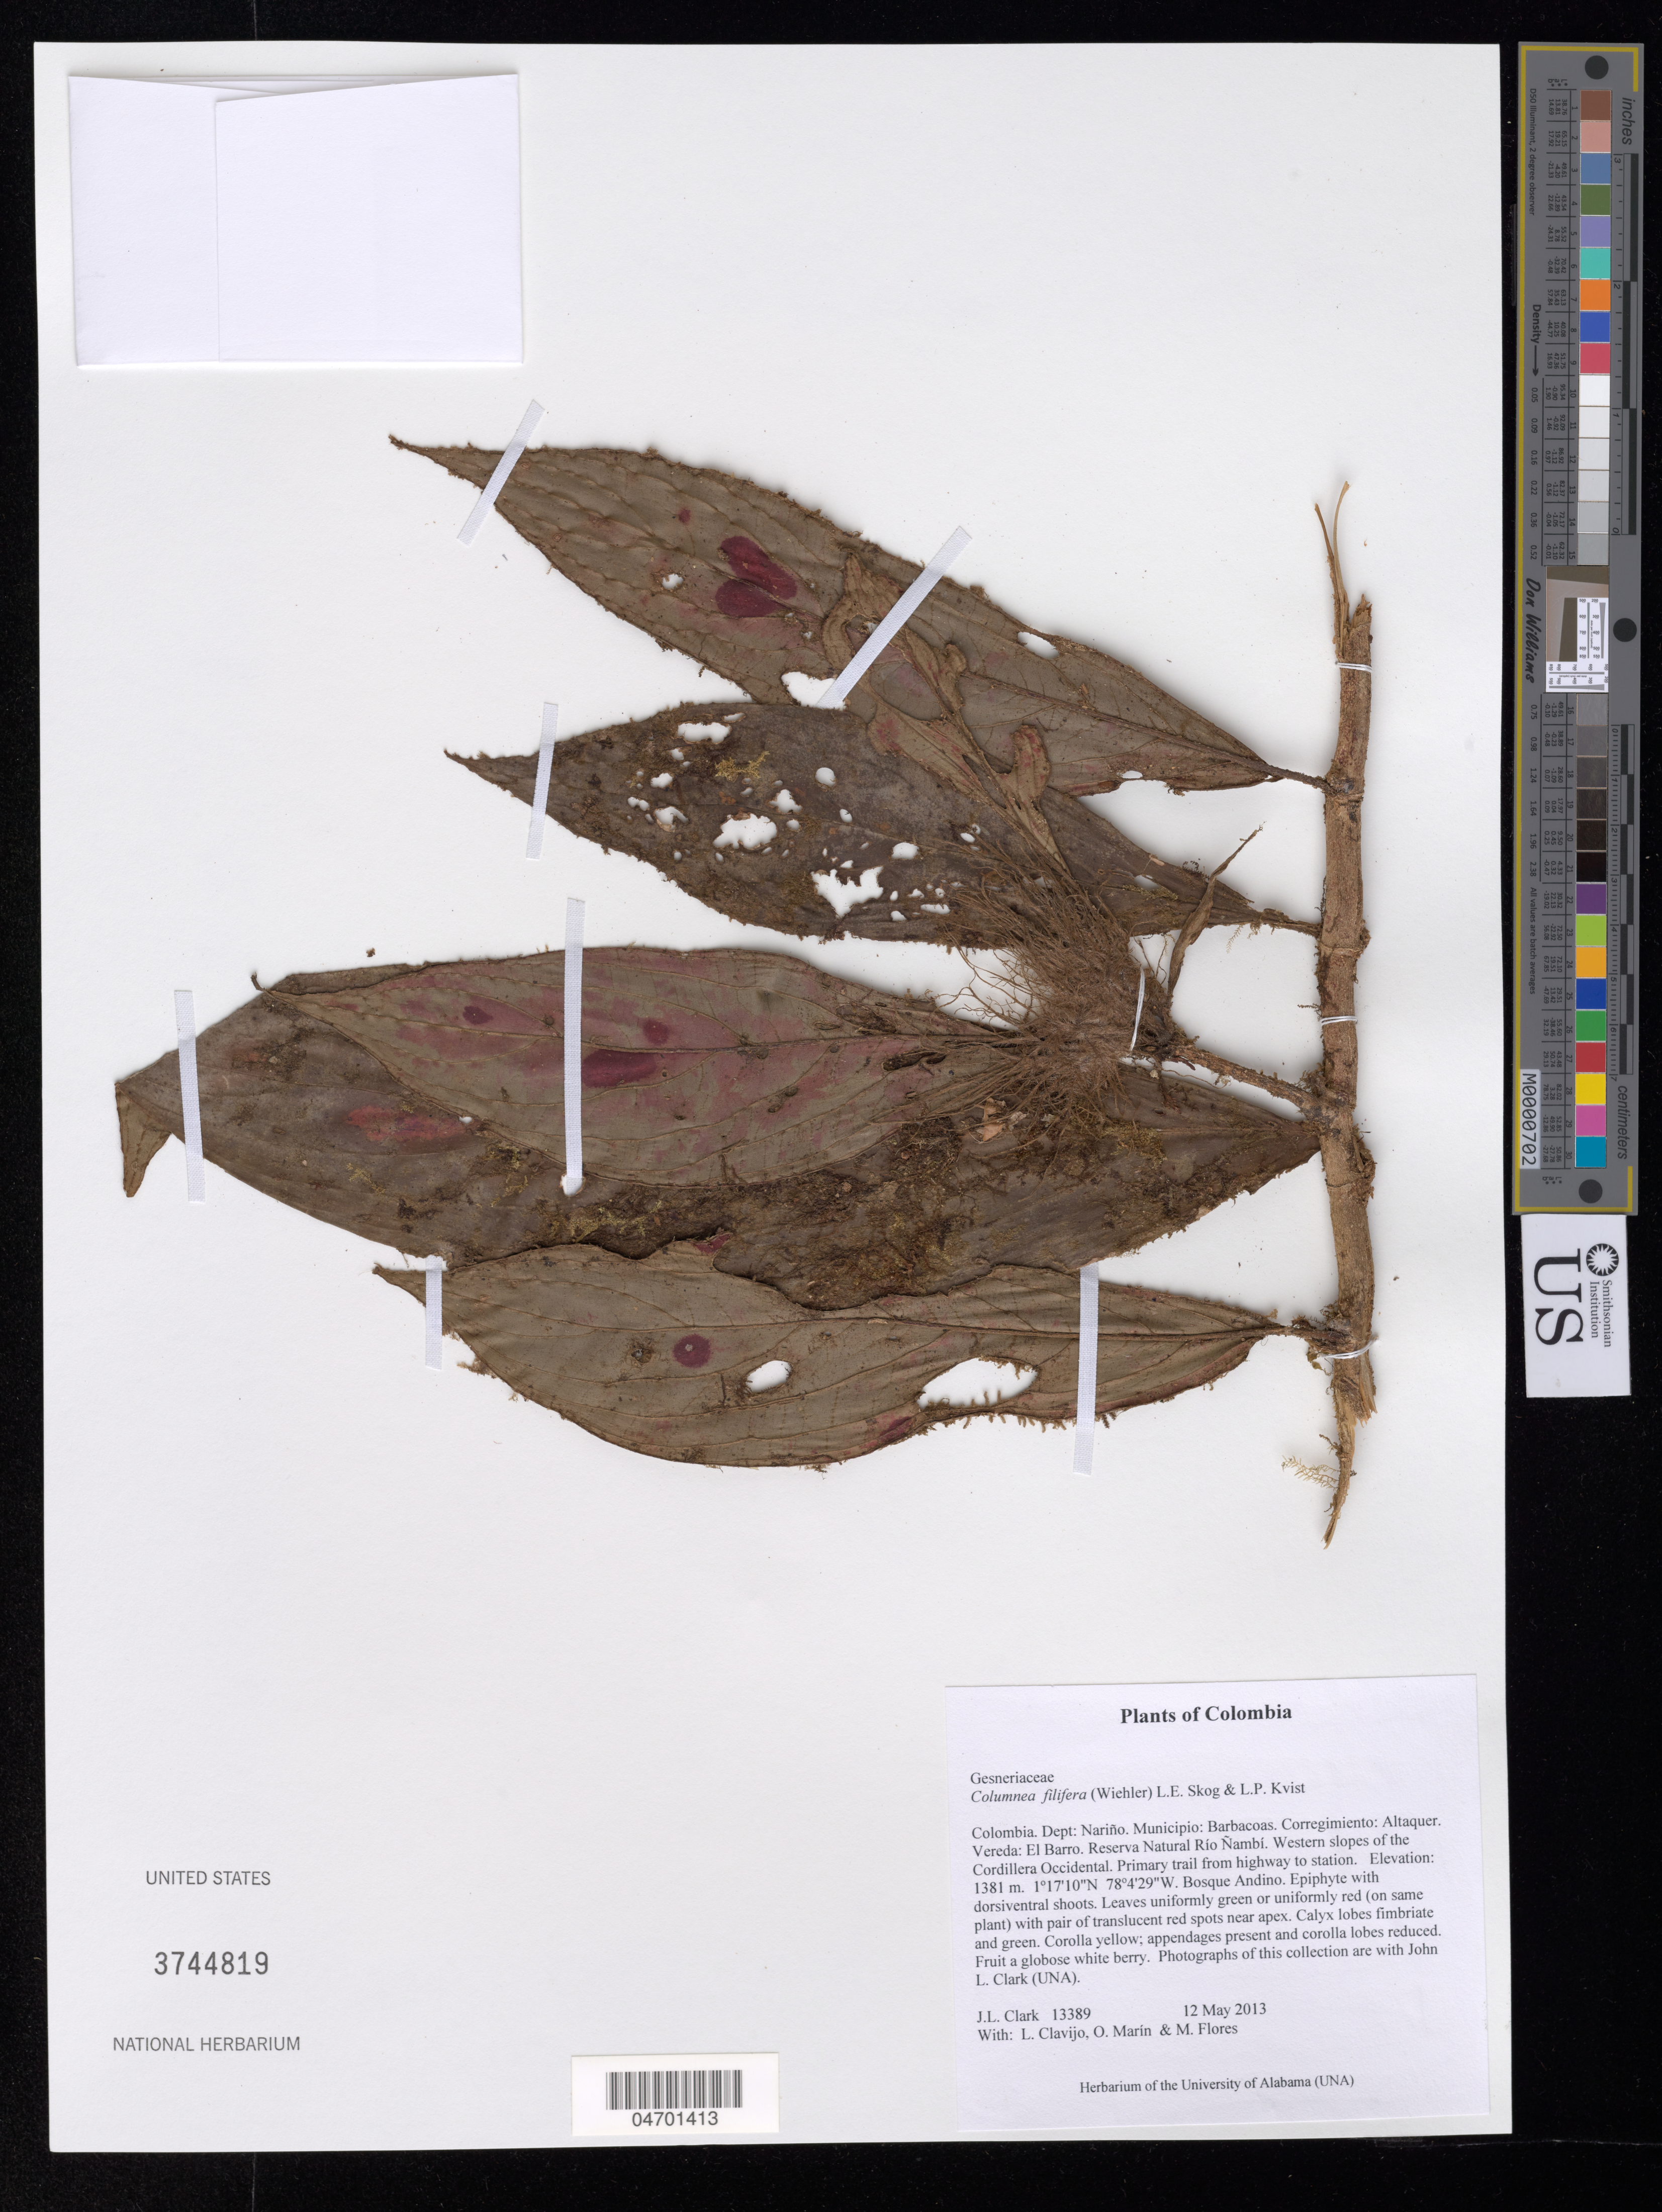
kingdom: Plantae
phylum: Tracheophyta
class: Magnoliopsida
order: Lamiales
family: Gesneriaceae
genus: Columnea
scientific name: Columnea filifera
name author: (Wiehler) L.E. Skog & L.P. Kvist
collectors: J. L. Clark, L. Clavijo, J. Howieson & M. Flores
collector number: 13389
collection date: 2013-05-12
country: Colombia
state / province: Nariño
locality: Dept: Nariño. Municipio: Barbacoas. Corregimiento: Altaquer. Vereda: El Barro: Reserva Natural Río Ñambí. Western slopes of the Cordillera Occidental. Primary tail from highway to station.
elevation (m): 1381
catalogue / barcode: US 3744819